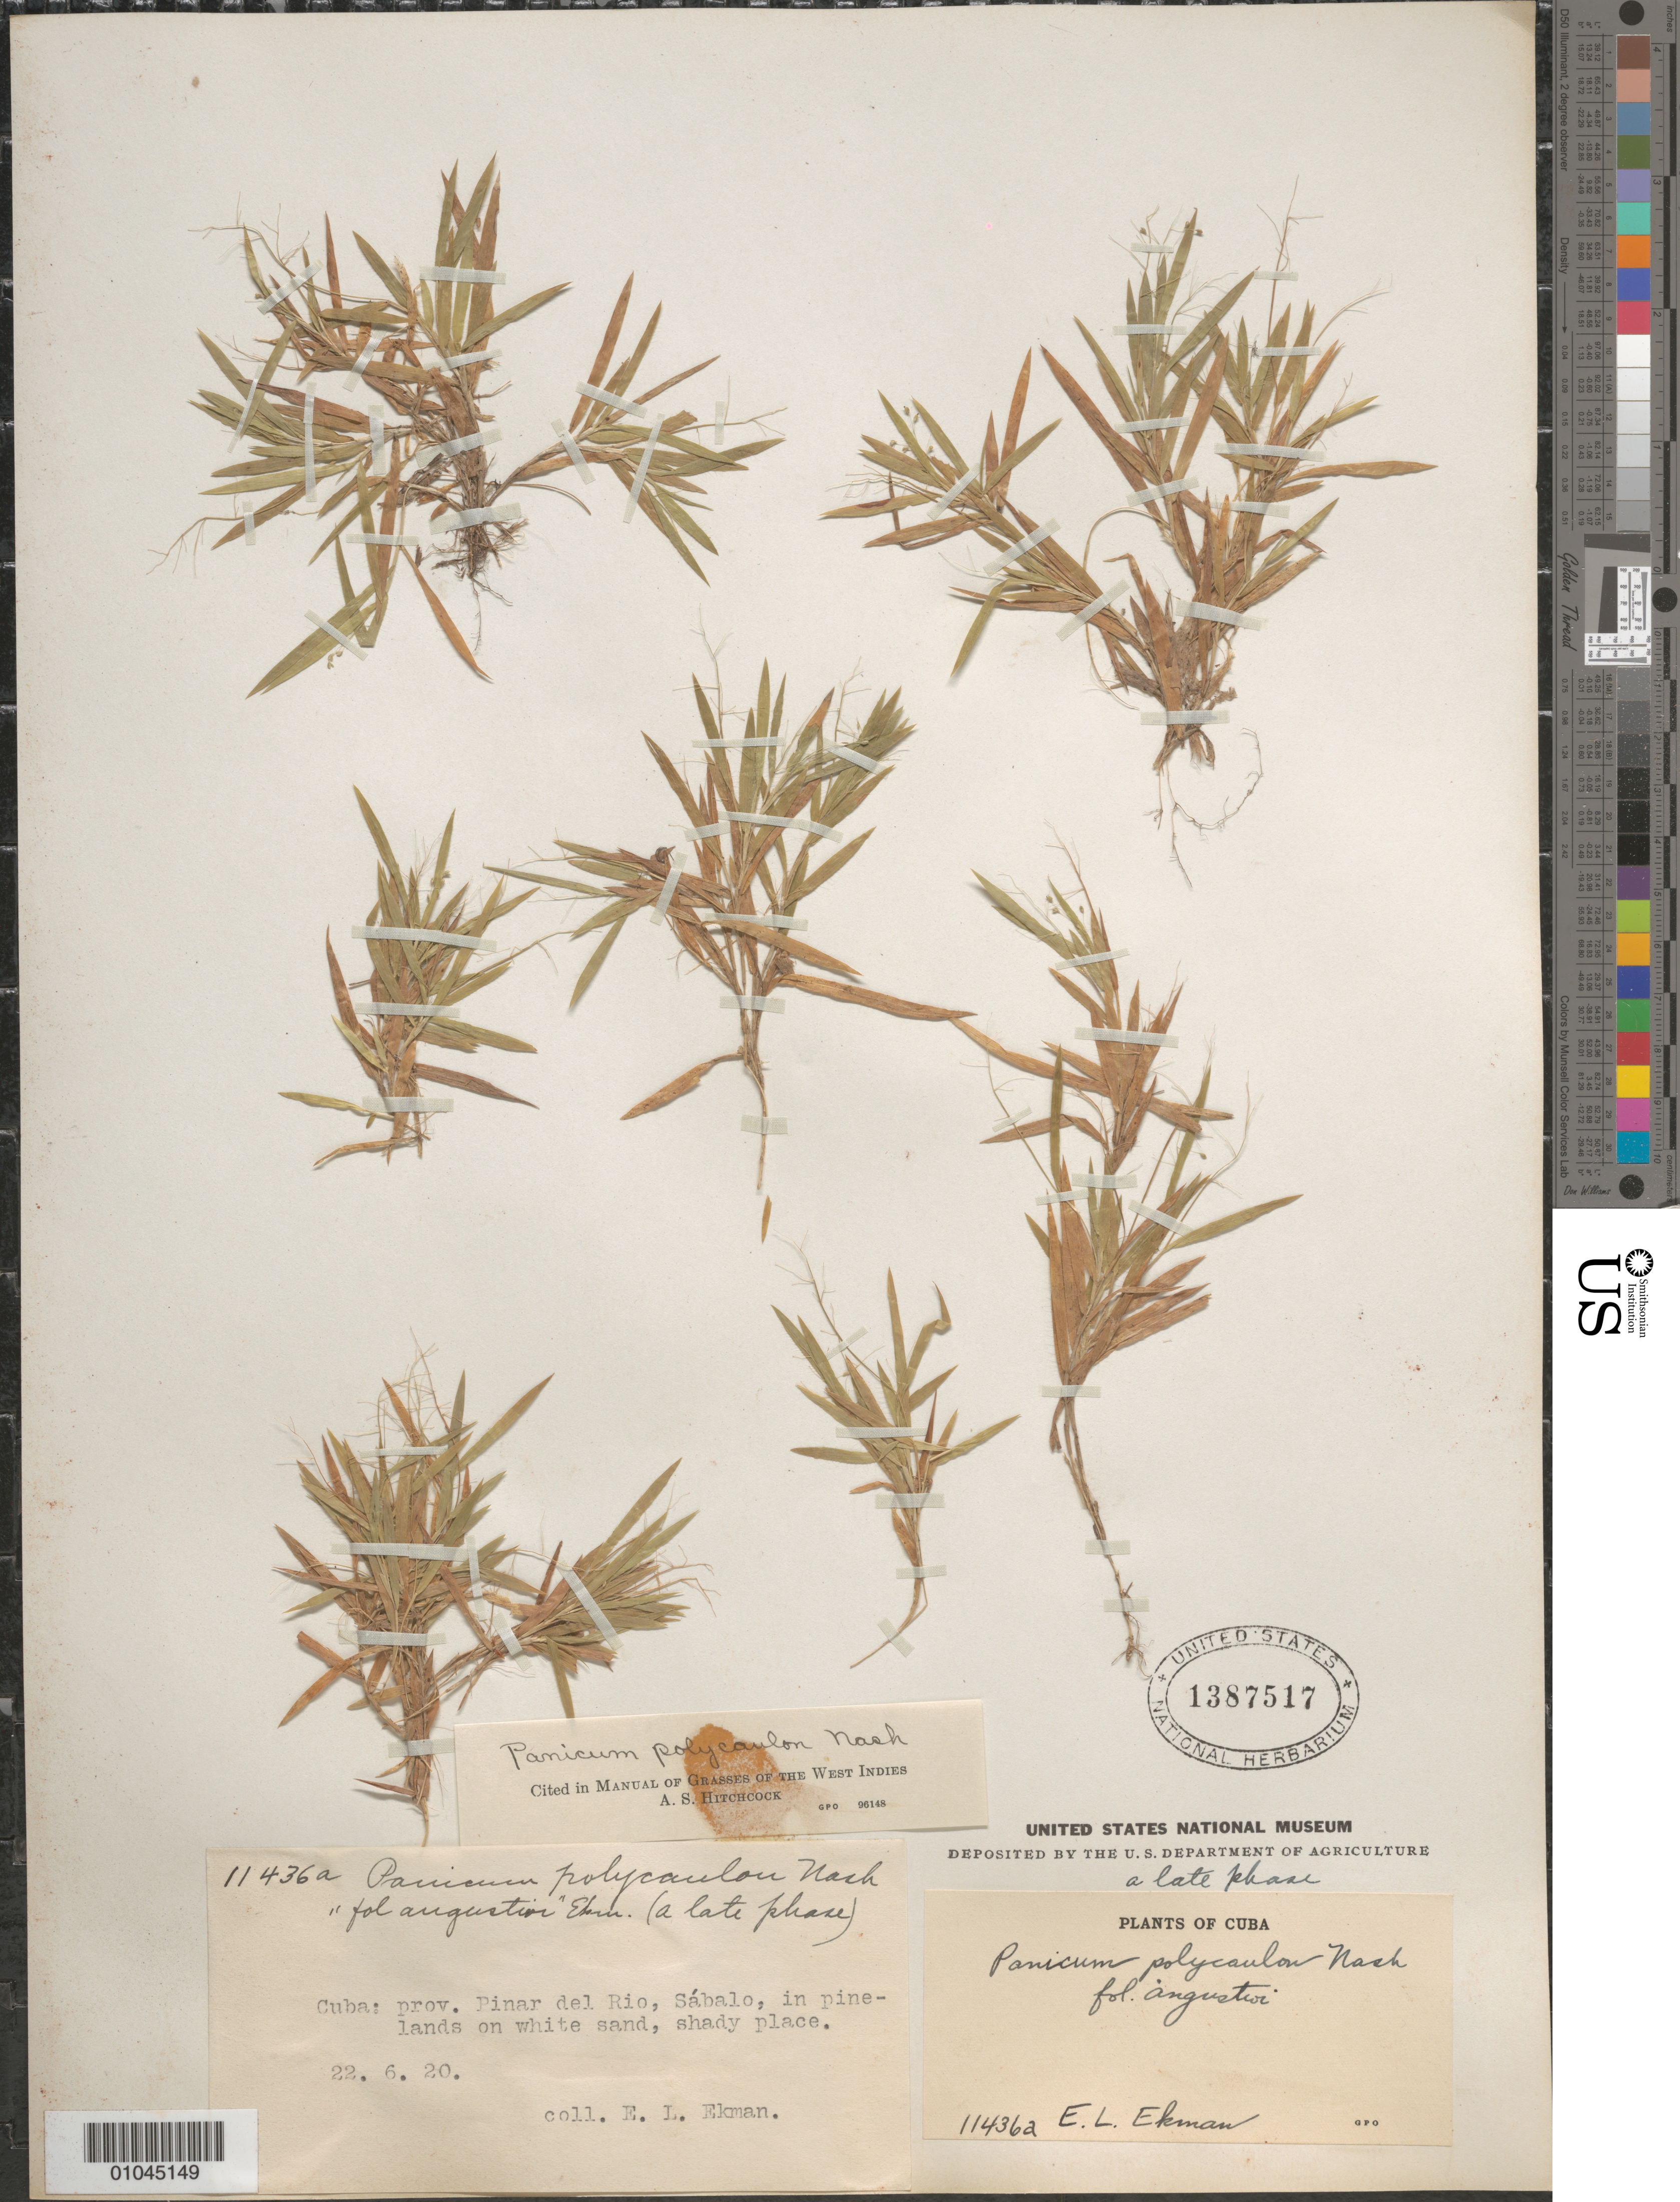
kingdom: Plantae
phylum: Tracheophyta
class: Liliopsida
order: Poales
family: Poaceae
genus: Panicum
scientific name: Panicum polycaulon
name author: Nash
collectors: E. L. Ekman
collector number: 11436a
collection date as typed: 22 Jun 1920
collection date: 1920-06-22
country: Cuba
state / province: Pinar del Rio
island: Cuba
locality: Sabalo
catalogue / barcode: US 1387517